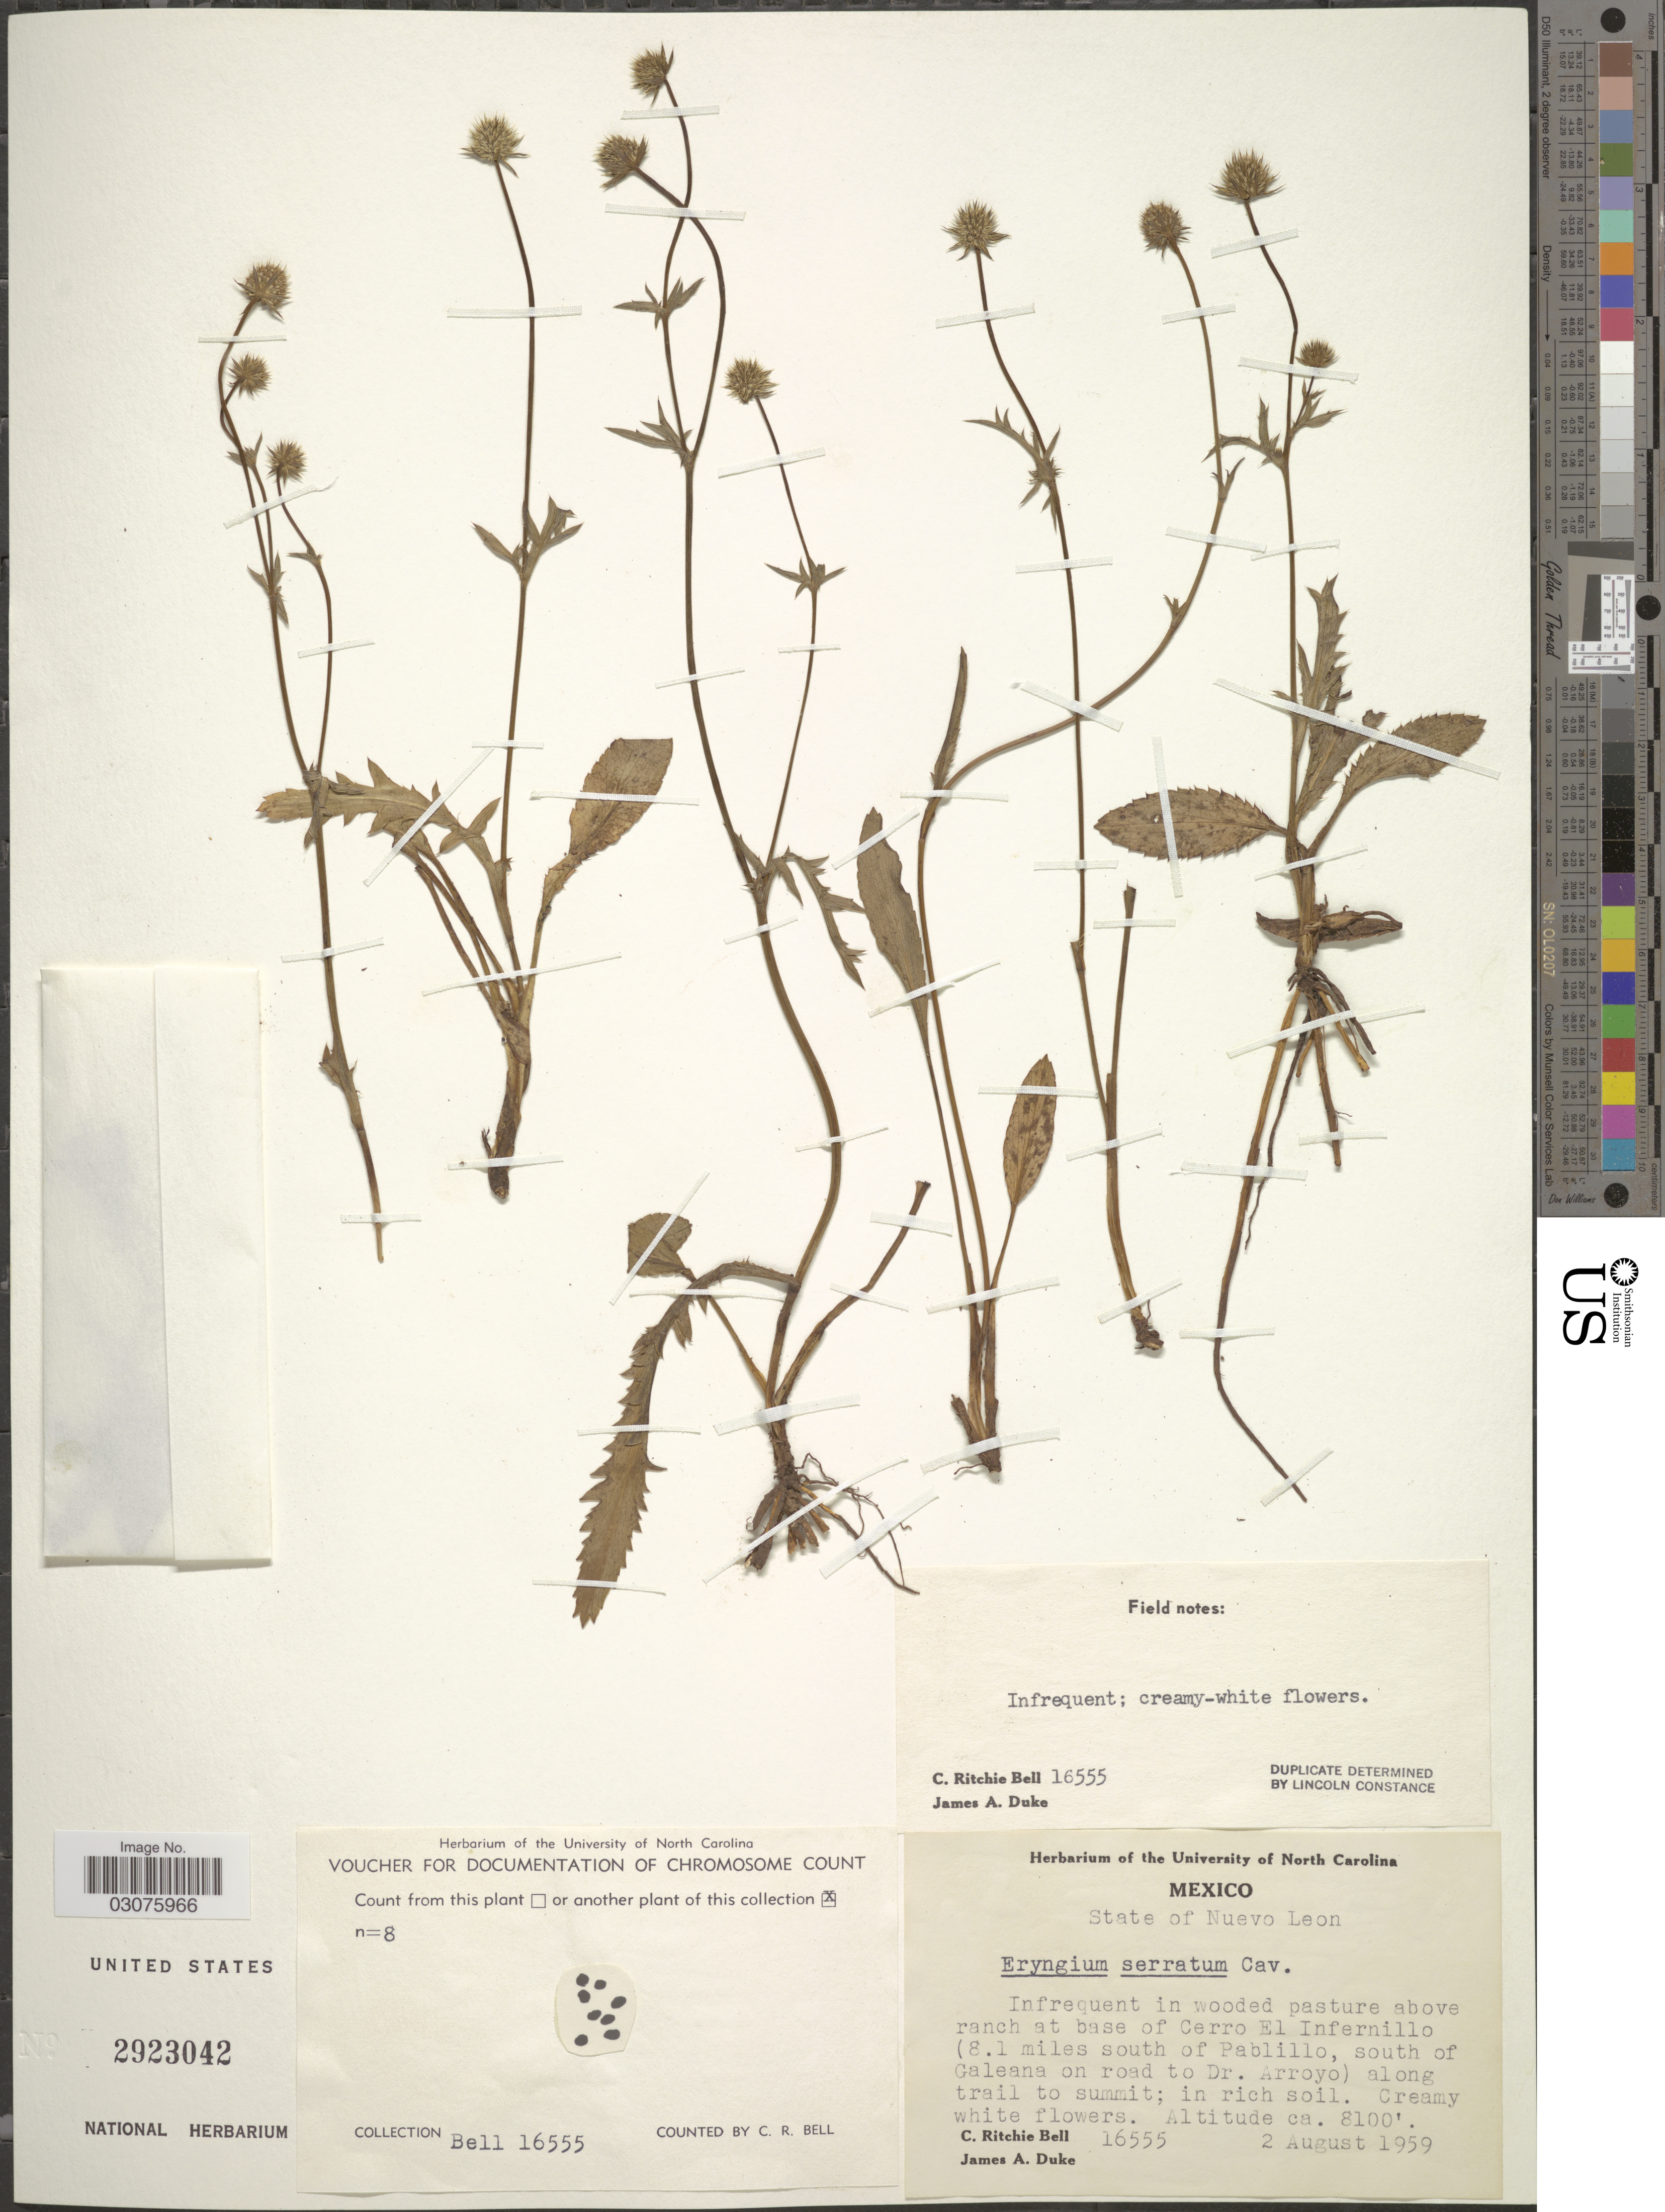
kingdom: Plantae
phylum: Tracheophyta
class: Magnoliopsida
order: Apiales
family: Apiaceae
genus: Eryngium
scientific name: Eryngium serratum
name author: Cav.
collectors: C. R. Bell & J. A. Duke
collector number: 16555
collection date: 1959-08-02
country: Mexico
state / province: Nuevo León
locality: State of Nuevo Leon. Infrequent in wooded pasture above ranch at base of Cerro El Infernillo (8.1 miles south of Pablillo, south of Galeana on road to Dr. Arroyo) along trail to summit.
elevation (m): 2469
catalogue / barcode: US 2923042